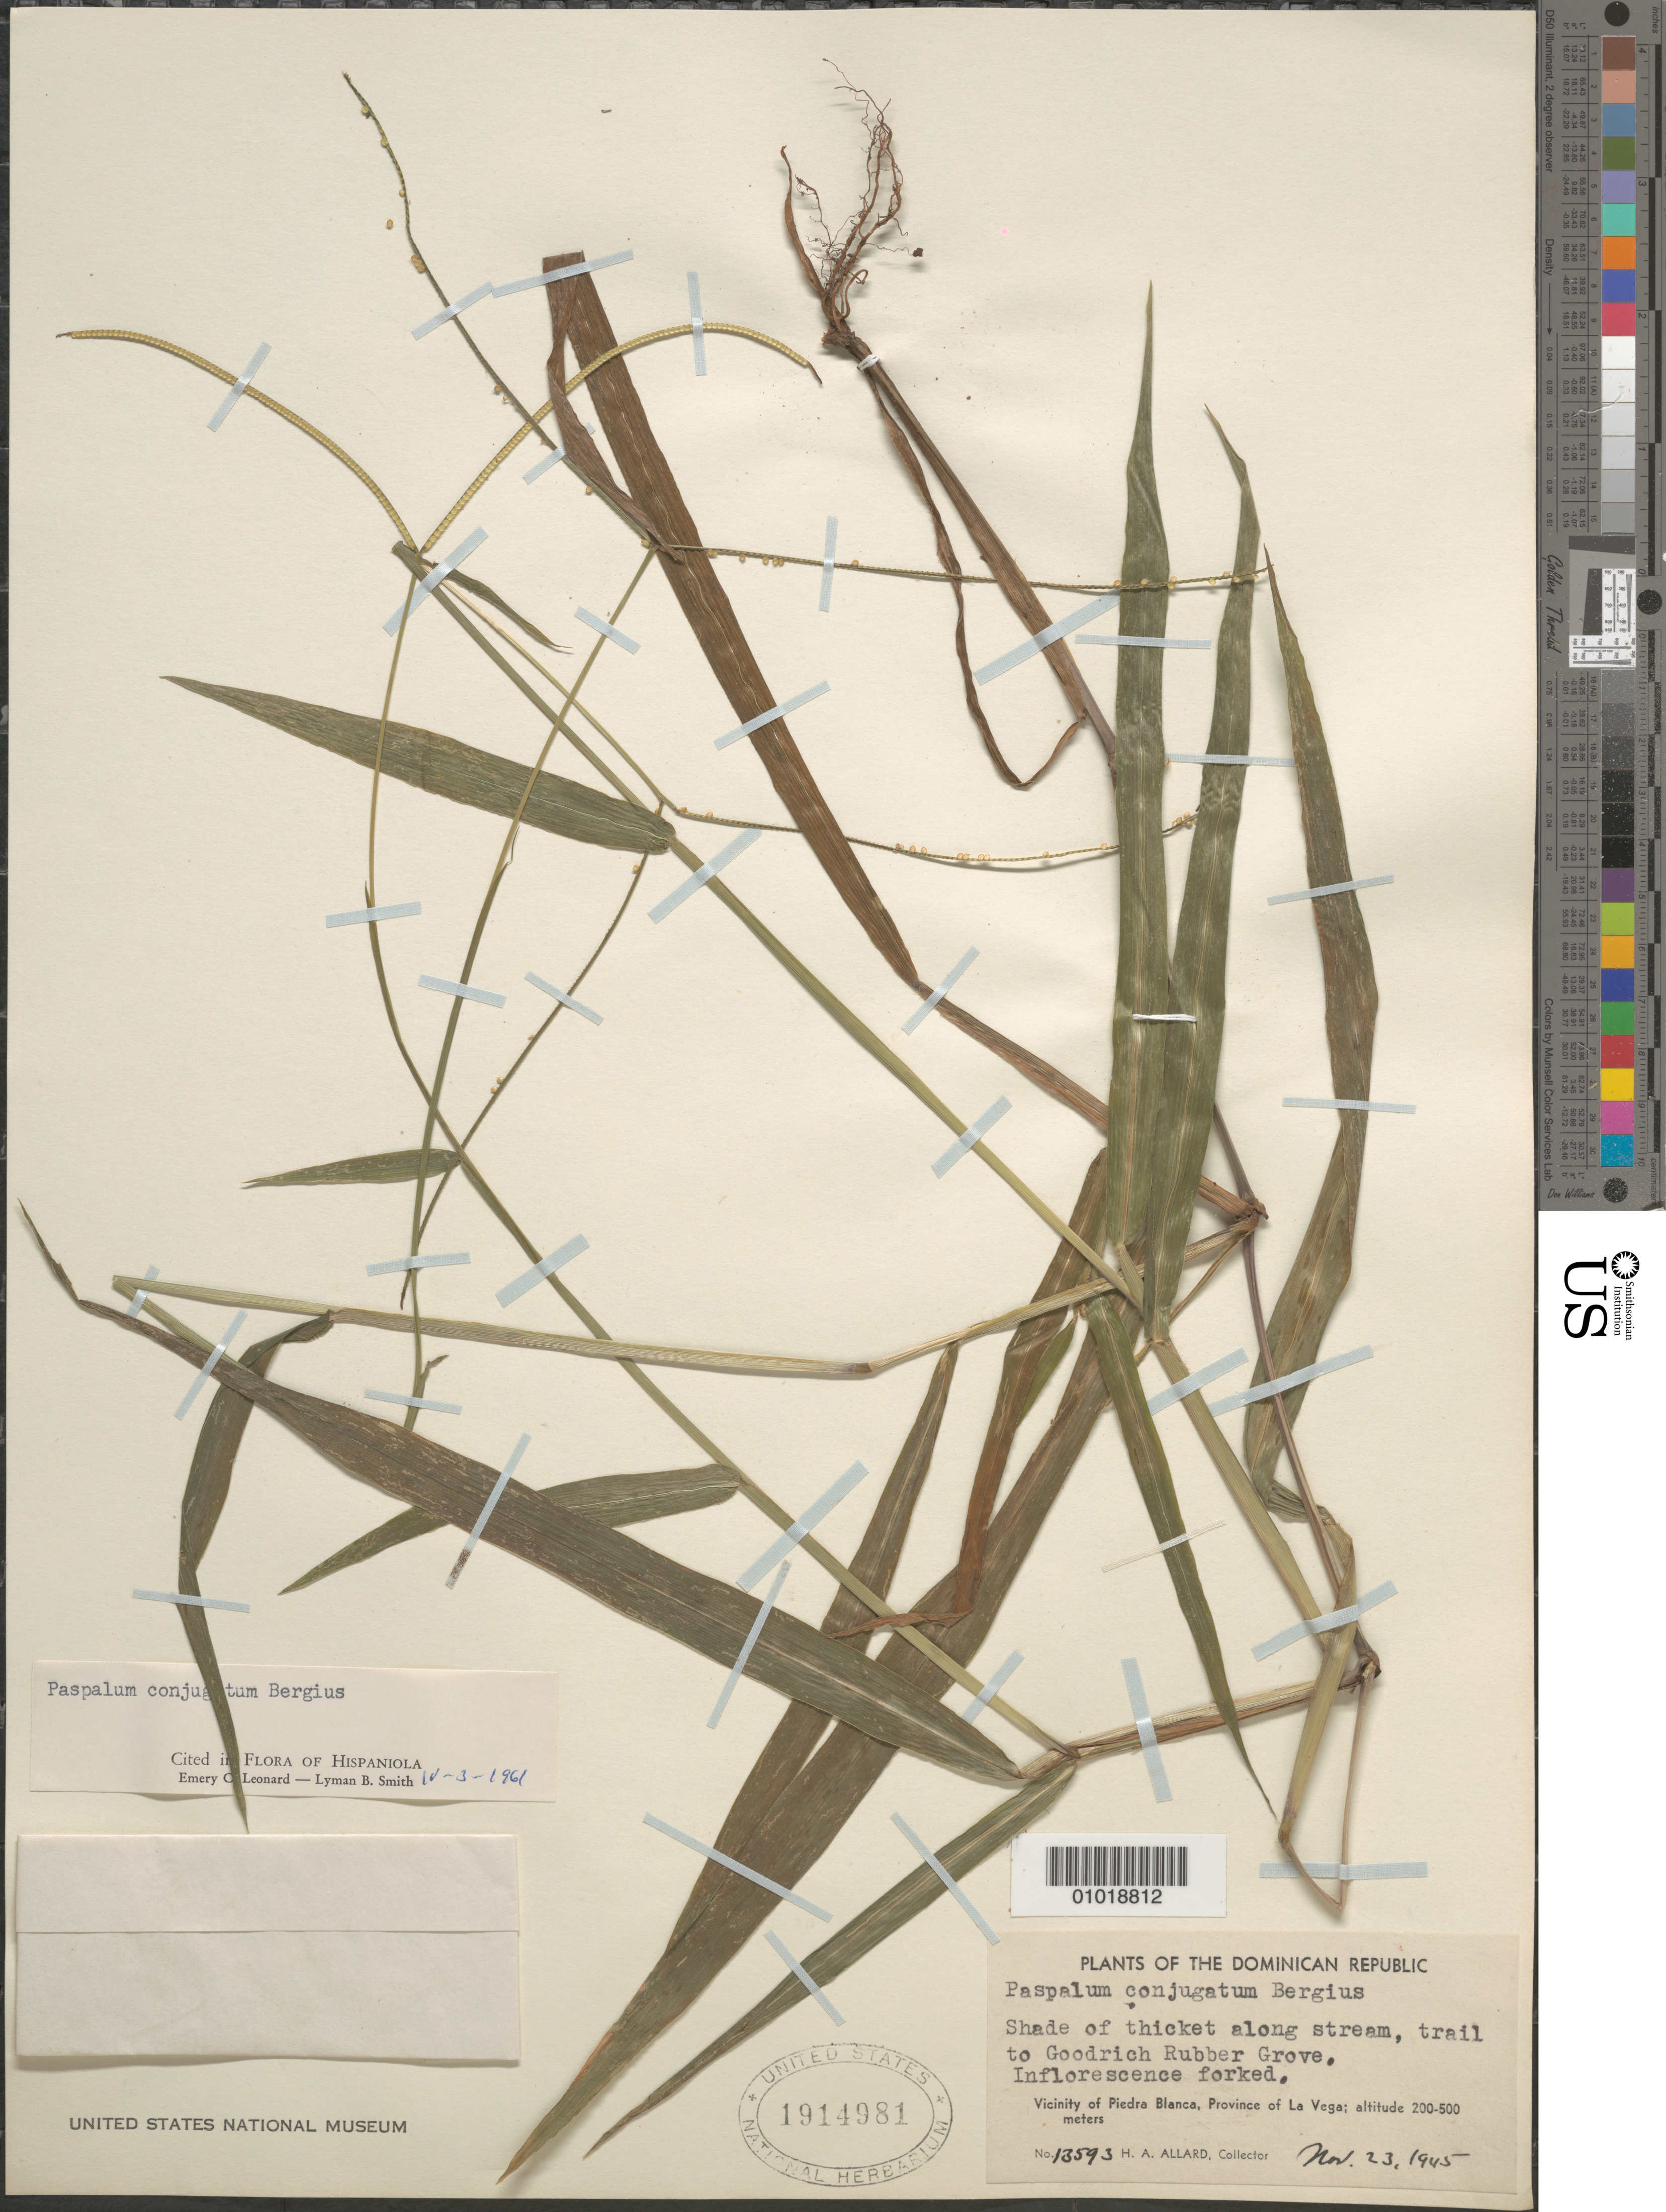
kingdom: Plantae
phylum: Tracheophyta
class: Liliopsida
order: Poales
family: Poaceae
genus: Paspalum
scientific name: Paspalum conjugatum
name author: P.J. Bergius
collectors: H. A. Allard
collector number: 13593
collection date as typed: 23 Nov 1945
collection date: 1945-11-23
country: Dominican Republic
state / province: La Vega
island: Hispaniola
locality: Vic. of Piedra Blanca, Prov. of La Vega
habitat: shade of thicket along stream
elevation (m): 200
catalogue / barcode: US 1914981